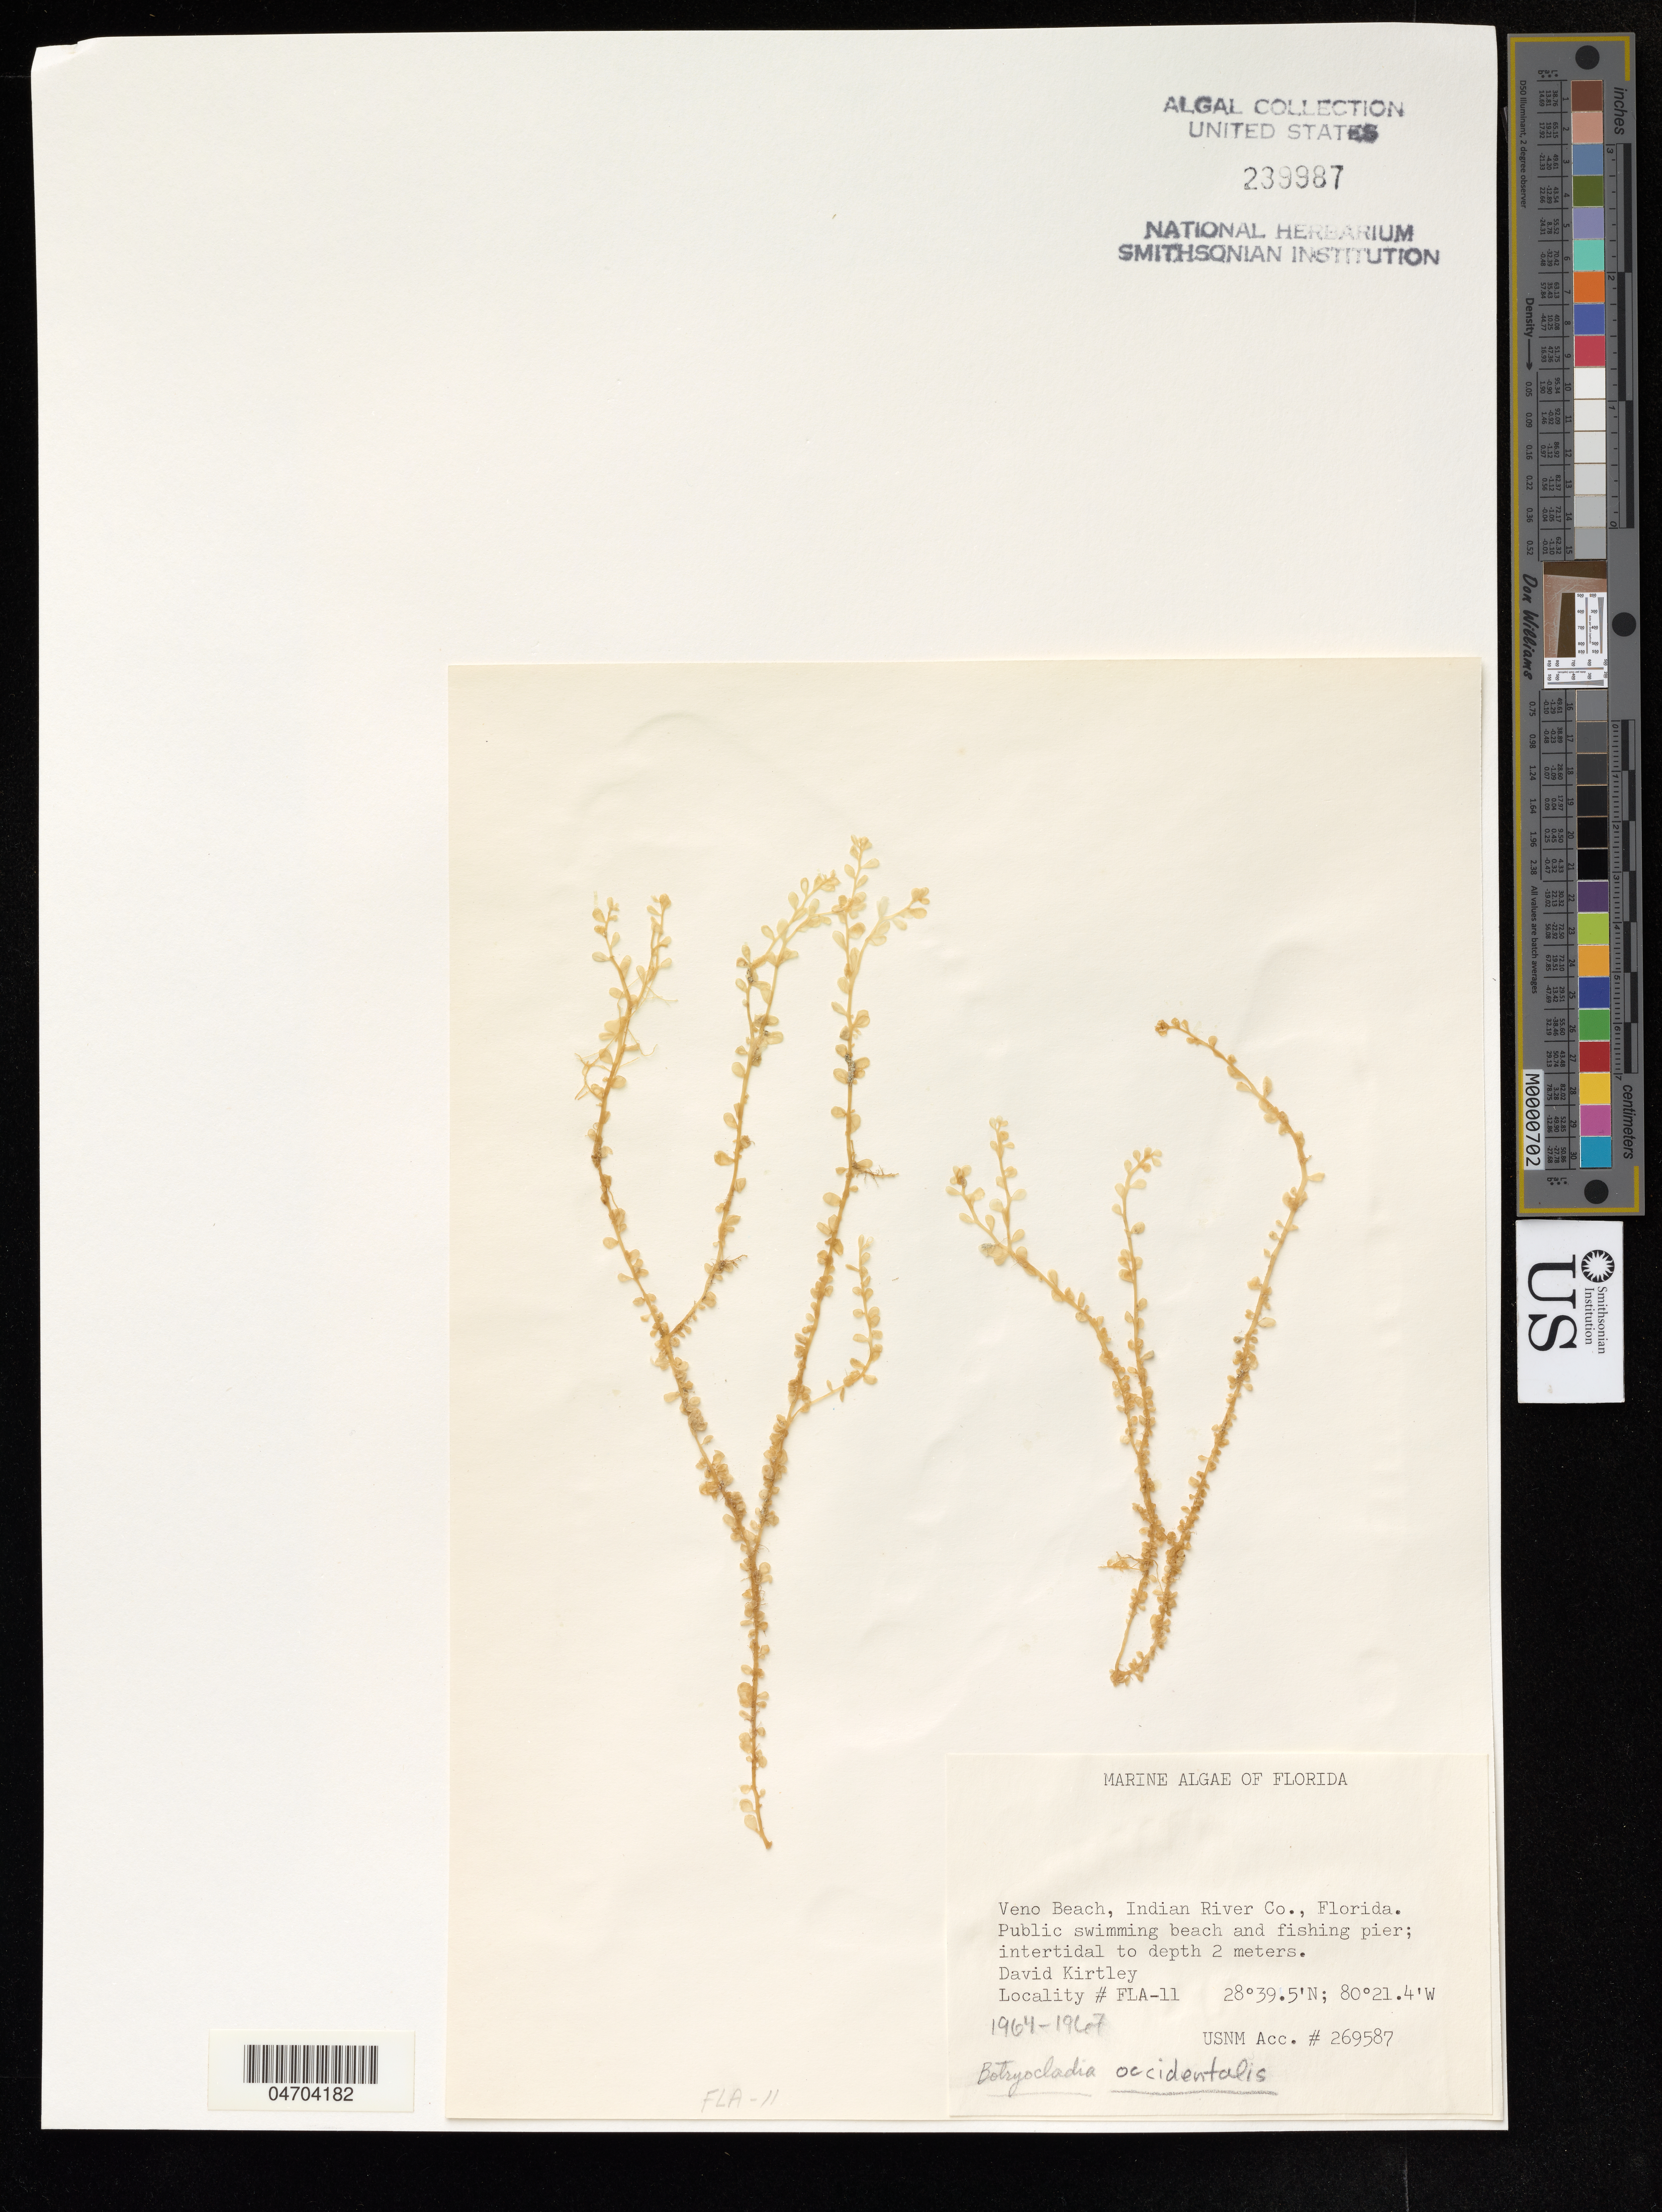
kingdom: Plantae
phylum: Rhodophyta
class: Florideophyceae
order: Rhodymeniales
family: Rhodymeniaceae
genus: Botryocladia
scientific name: Botryocladia occidentalis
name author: (Børgesen) Kylin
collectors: D. Kirtley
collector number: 269587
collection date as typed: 1967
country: United States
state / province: Florida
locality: Veno Beach, Indian River Co.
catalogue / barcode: US 239987